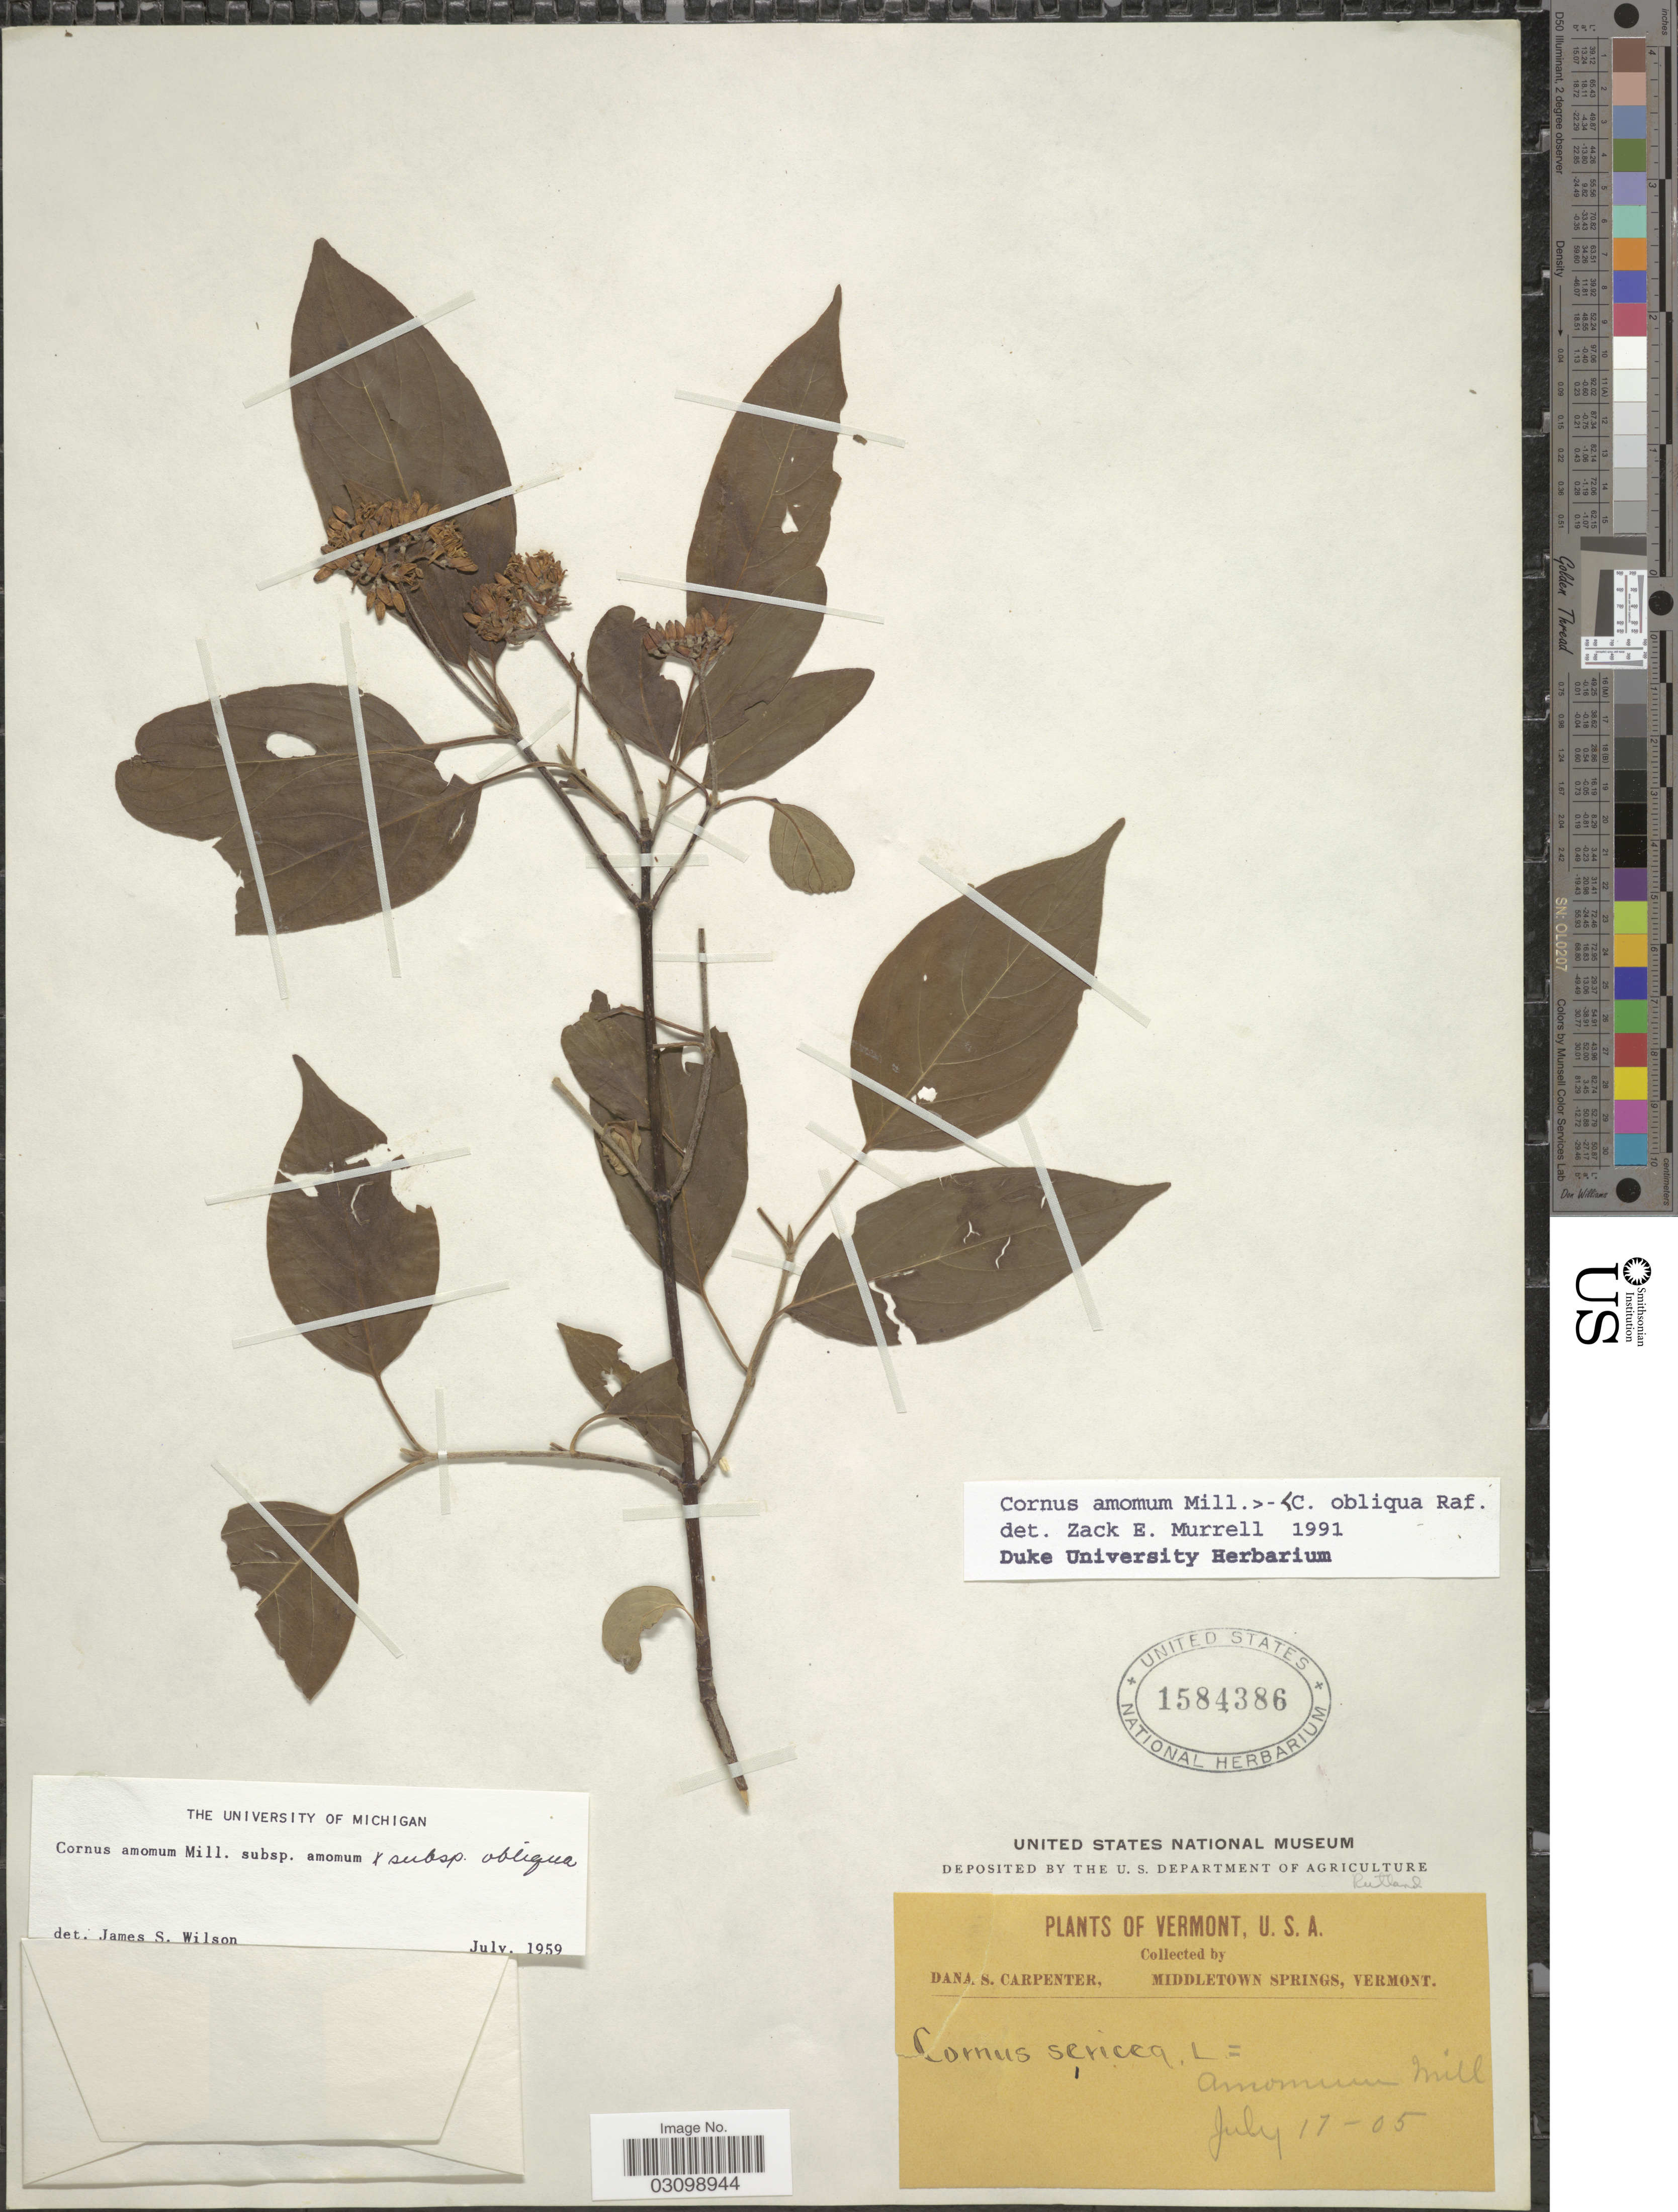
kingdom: Plantae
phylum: Tracheophyta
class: Magnoliopsida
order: Cornales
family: Cornaceae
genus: Cornus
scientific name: Cornus sp.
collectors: D. Carpenter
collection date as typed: Transcribed d/m/y: 17/7/5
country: United States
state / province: Vermont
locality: Middletown Springs.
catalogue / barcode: US 1584386